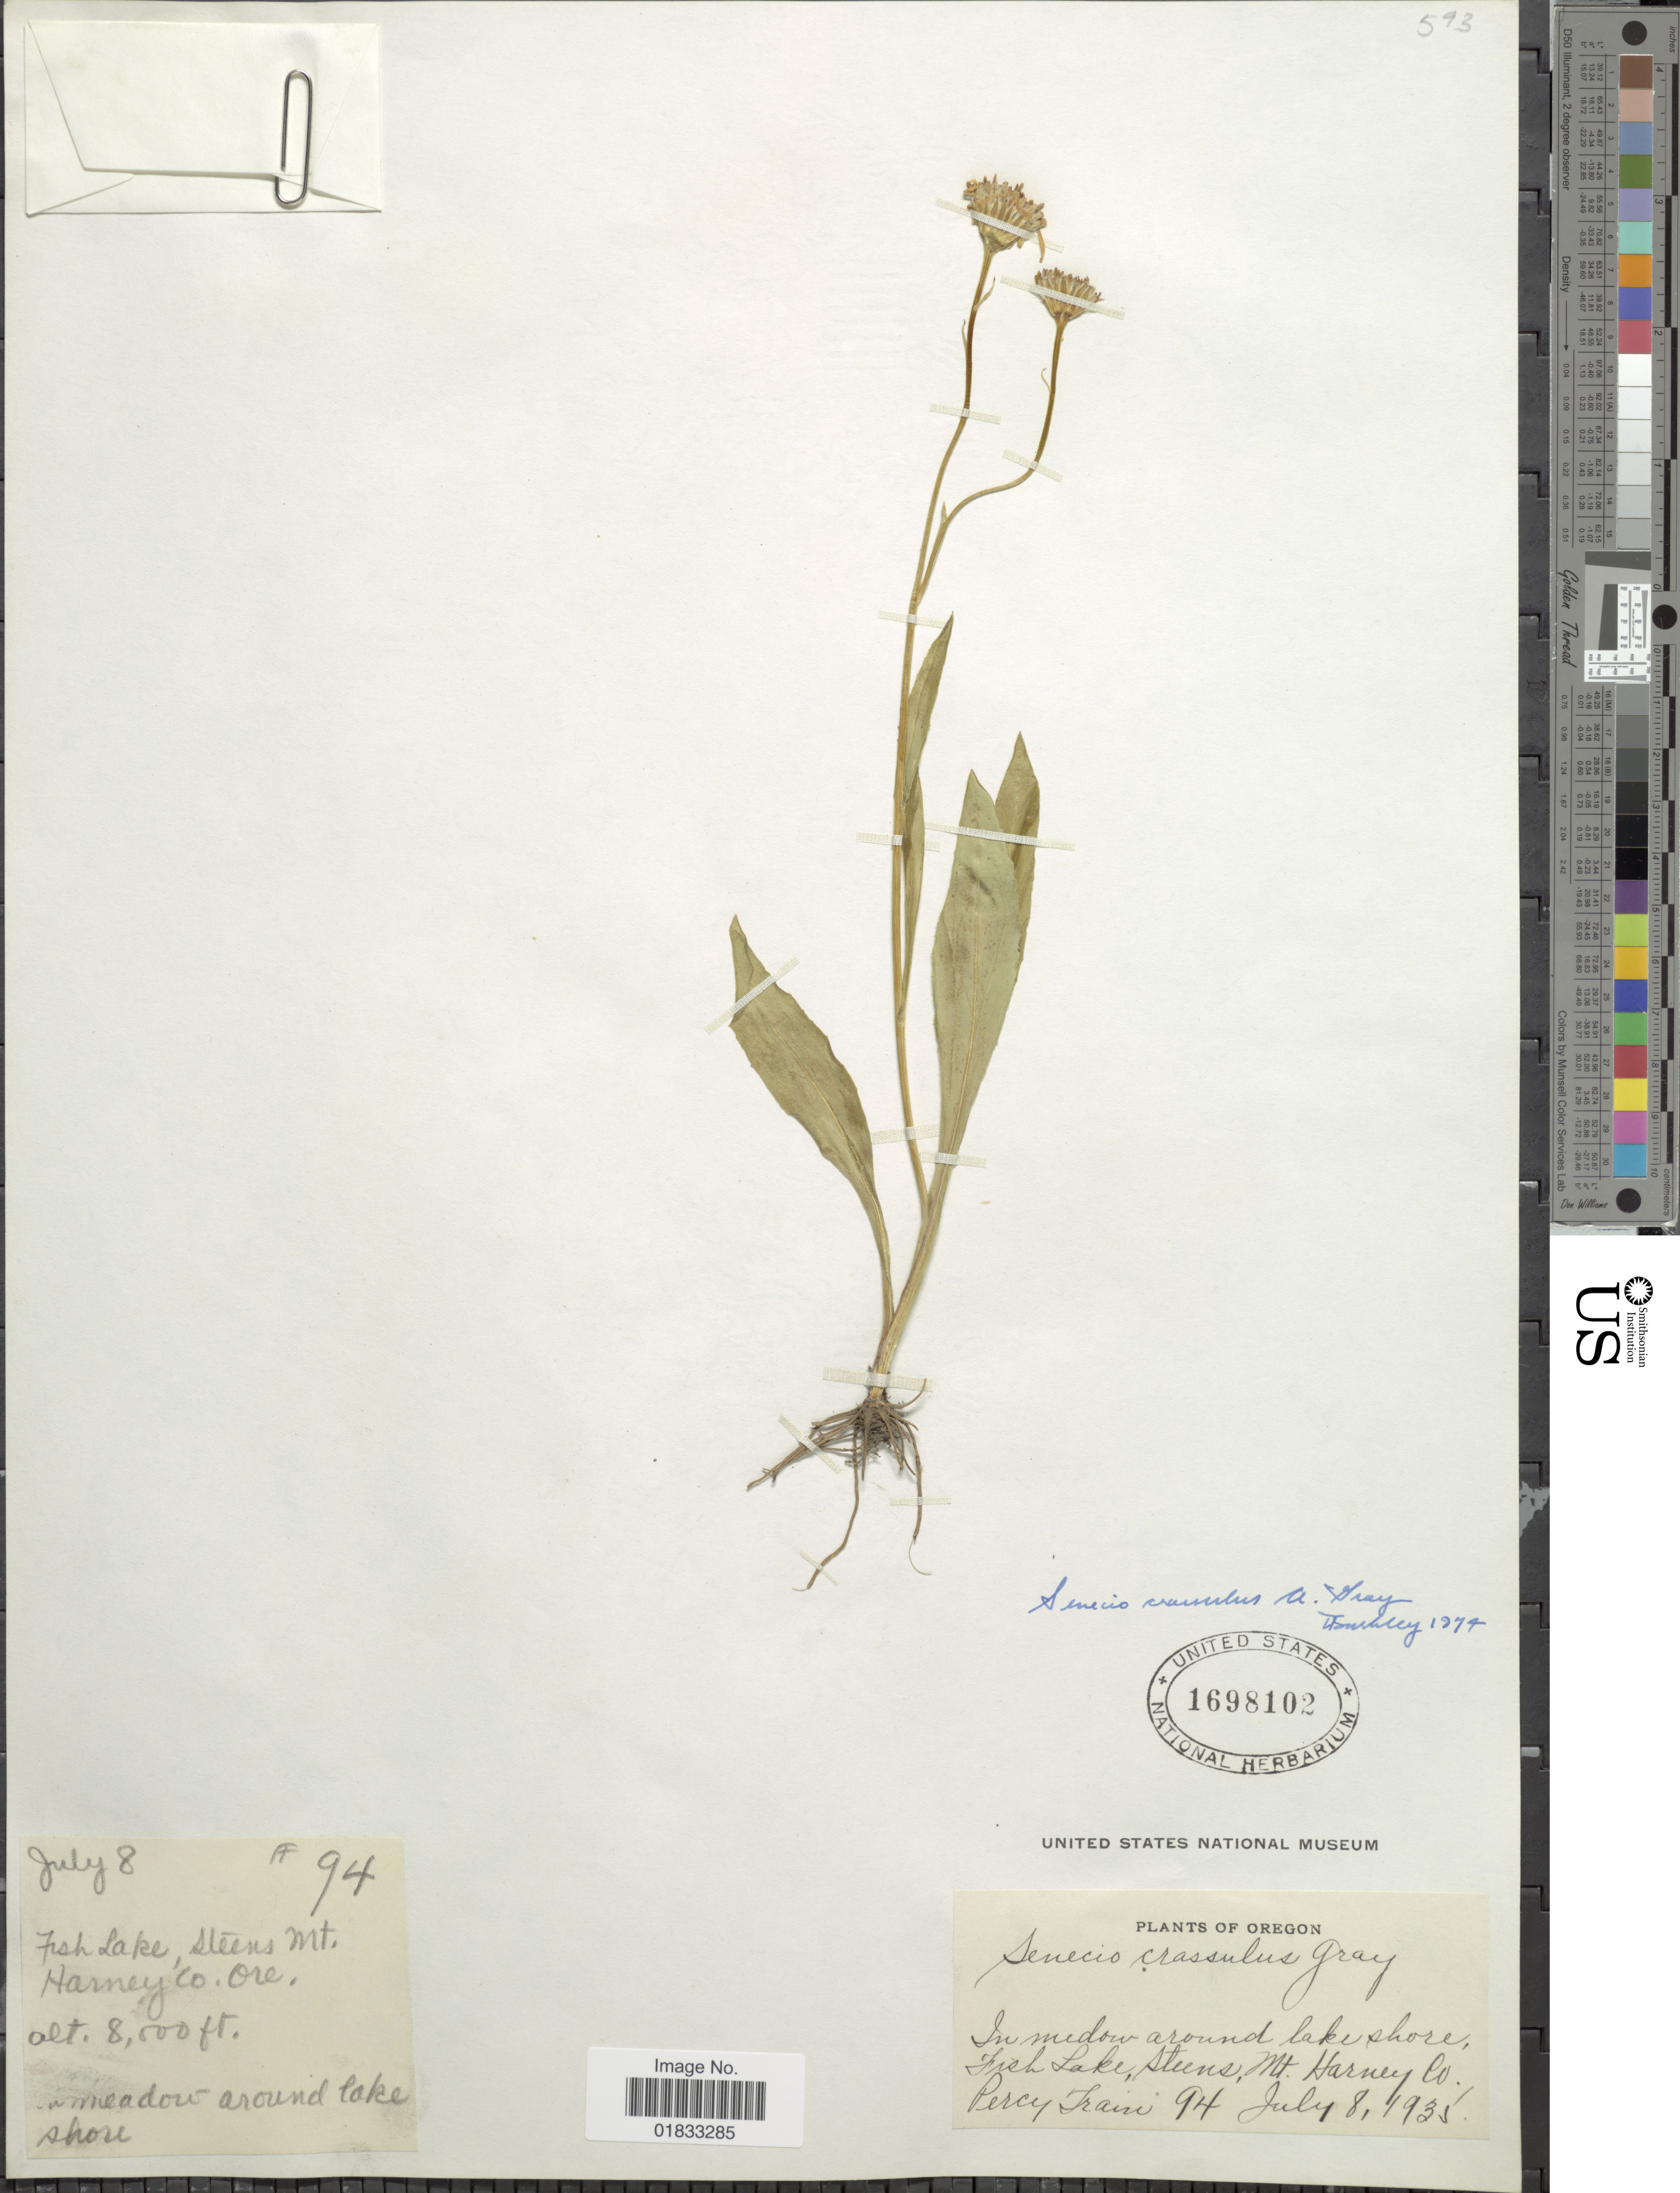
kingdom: Plantae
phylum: Tracheophyta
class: Magnoliopsida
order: Asterales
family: Asteraceae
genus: Senecio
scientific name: Senecio crassulus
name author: A. Gray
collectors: P. Train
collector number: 94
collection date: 1935-07-07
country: United States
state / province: Oregon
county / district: Harney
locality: Fish Lake, Steens Mt. Harney Co.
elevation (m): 2438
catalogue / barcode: US 1698102